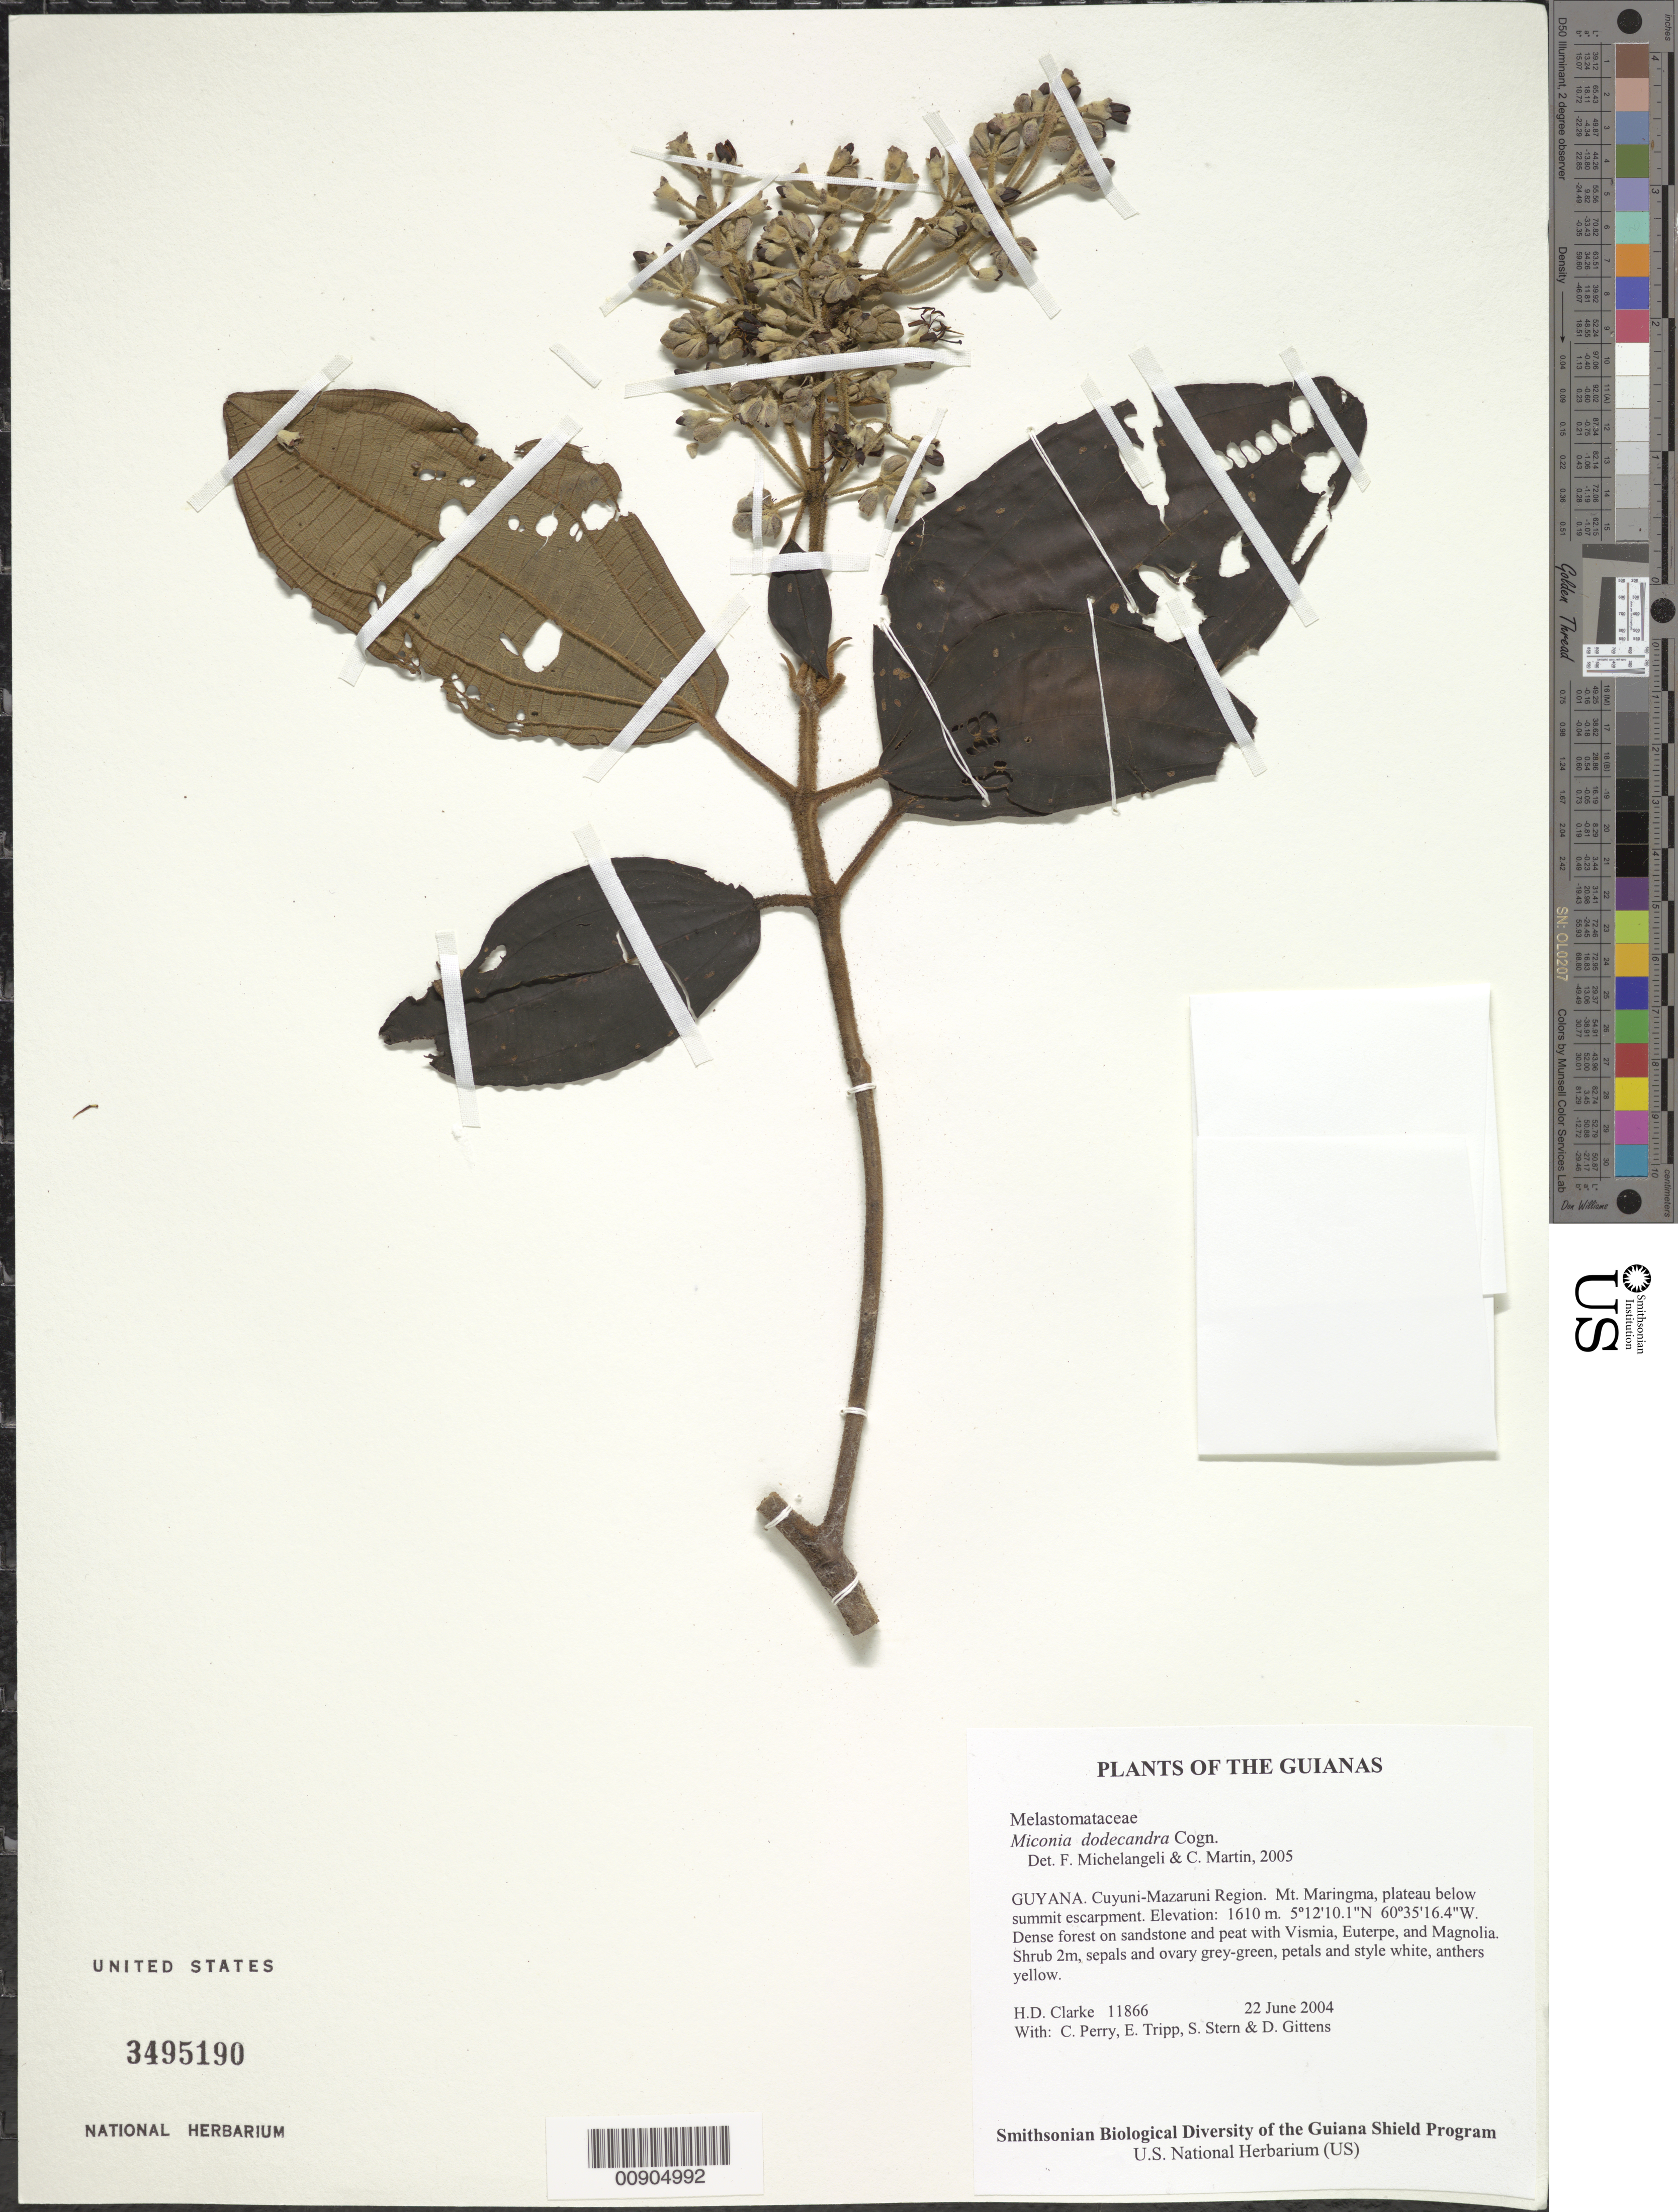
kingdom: Plantae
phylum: Tracheophyta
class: Magnoliopsida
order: Myrtales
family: Melastomataceae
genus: Miconia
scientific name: Miconia dodecandra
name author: Cogn.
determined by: Michelangeli, F. A.; Martin, C.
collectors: H. D. Clarke, C. Perry, E. Tripp, S. R. Stern & D. Gittens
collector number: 11866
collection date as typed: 22 June 2004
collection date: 2004-06-22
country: Guyana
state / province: Cuyuni-Mazaruni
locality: Mt. Maringma, plateau below summit escarpment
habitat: Dense forest on sandstone and peat with Vismia, Euterpe, and Magnolia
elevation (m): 1610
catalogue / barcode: US 3495190